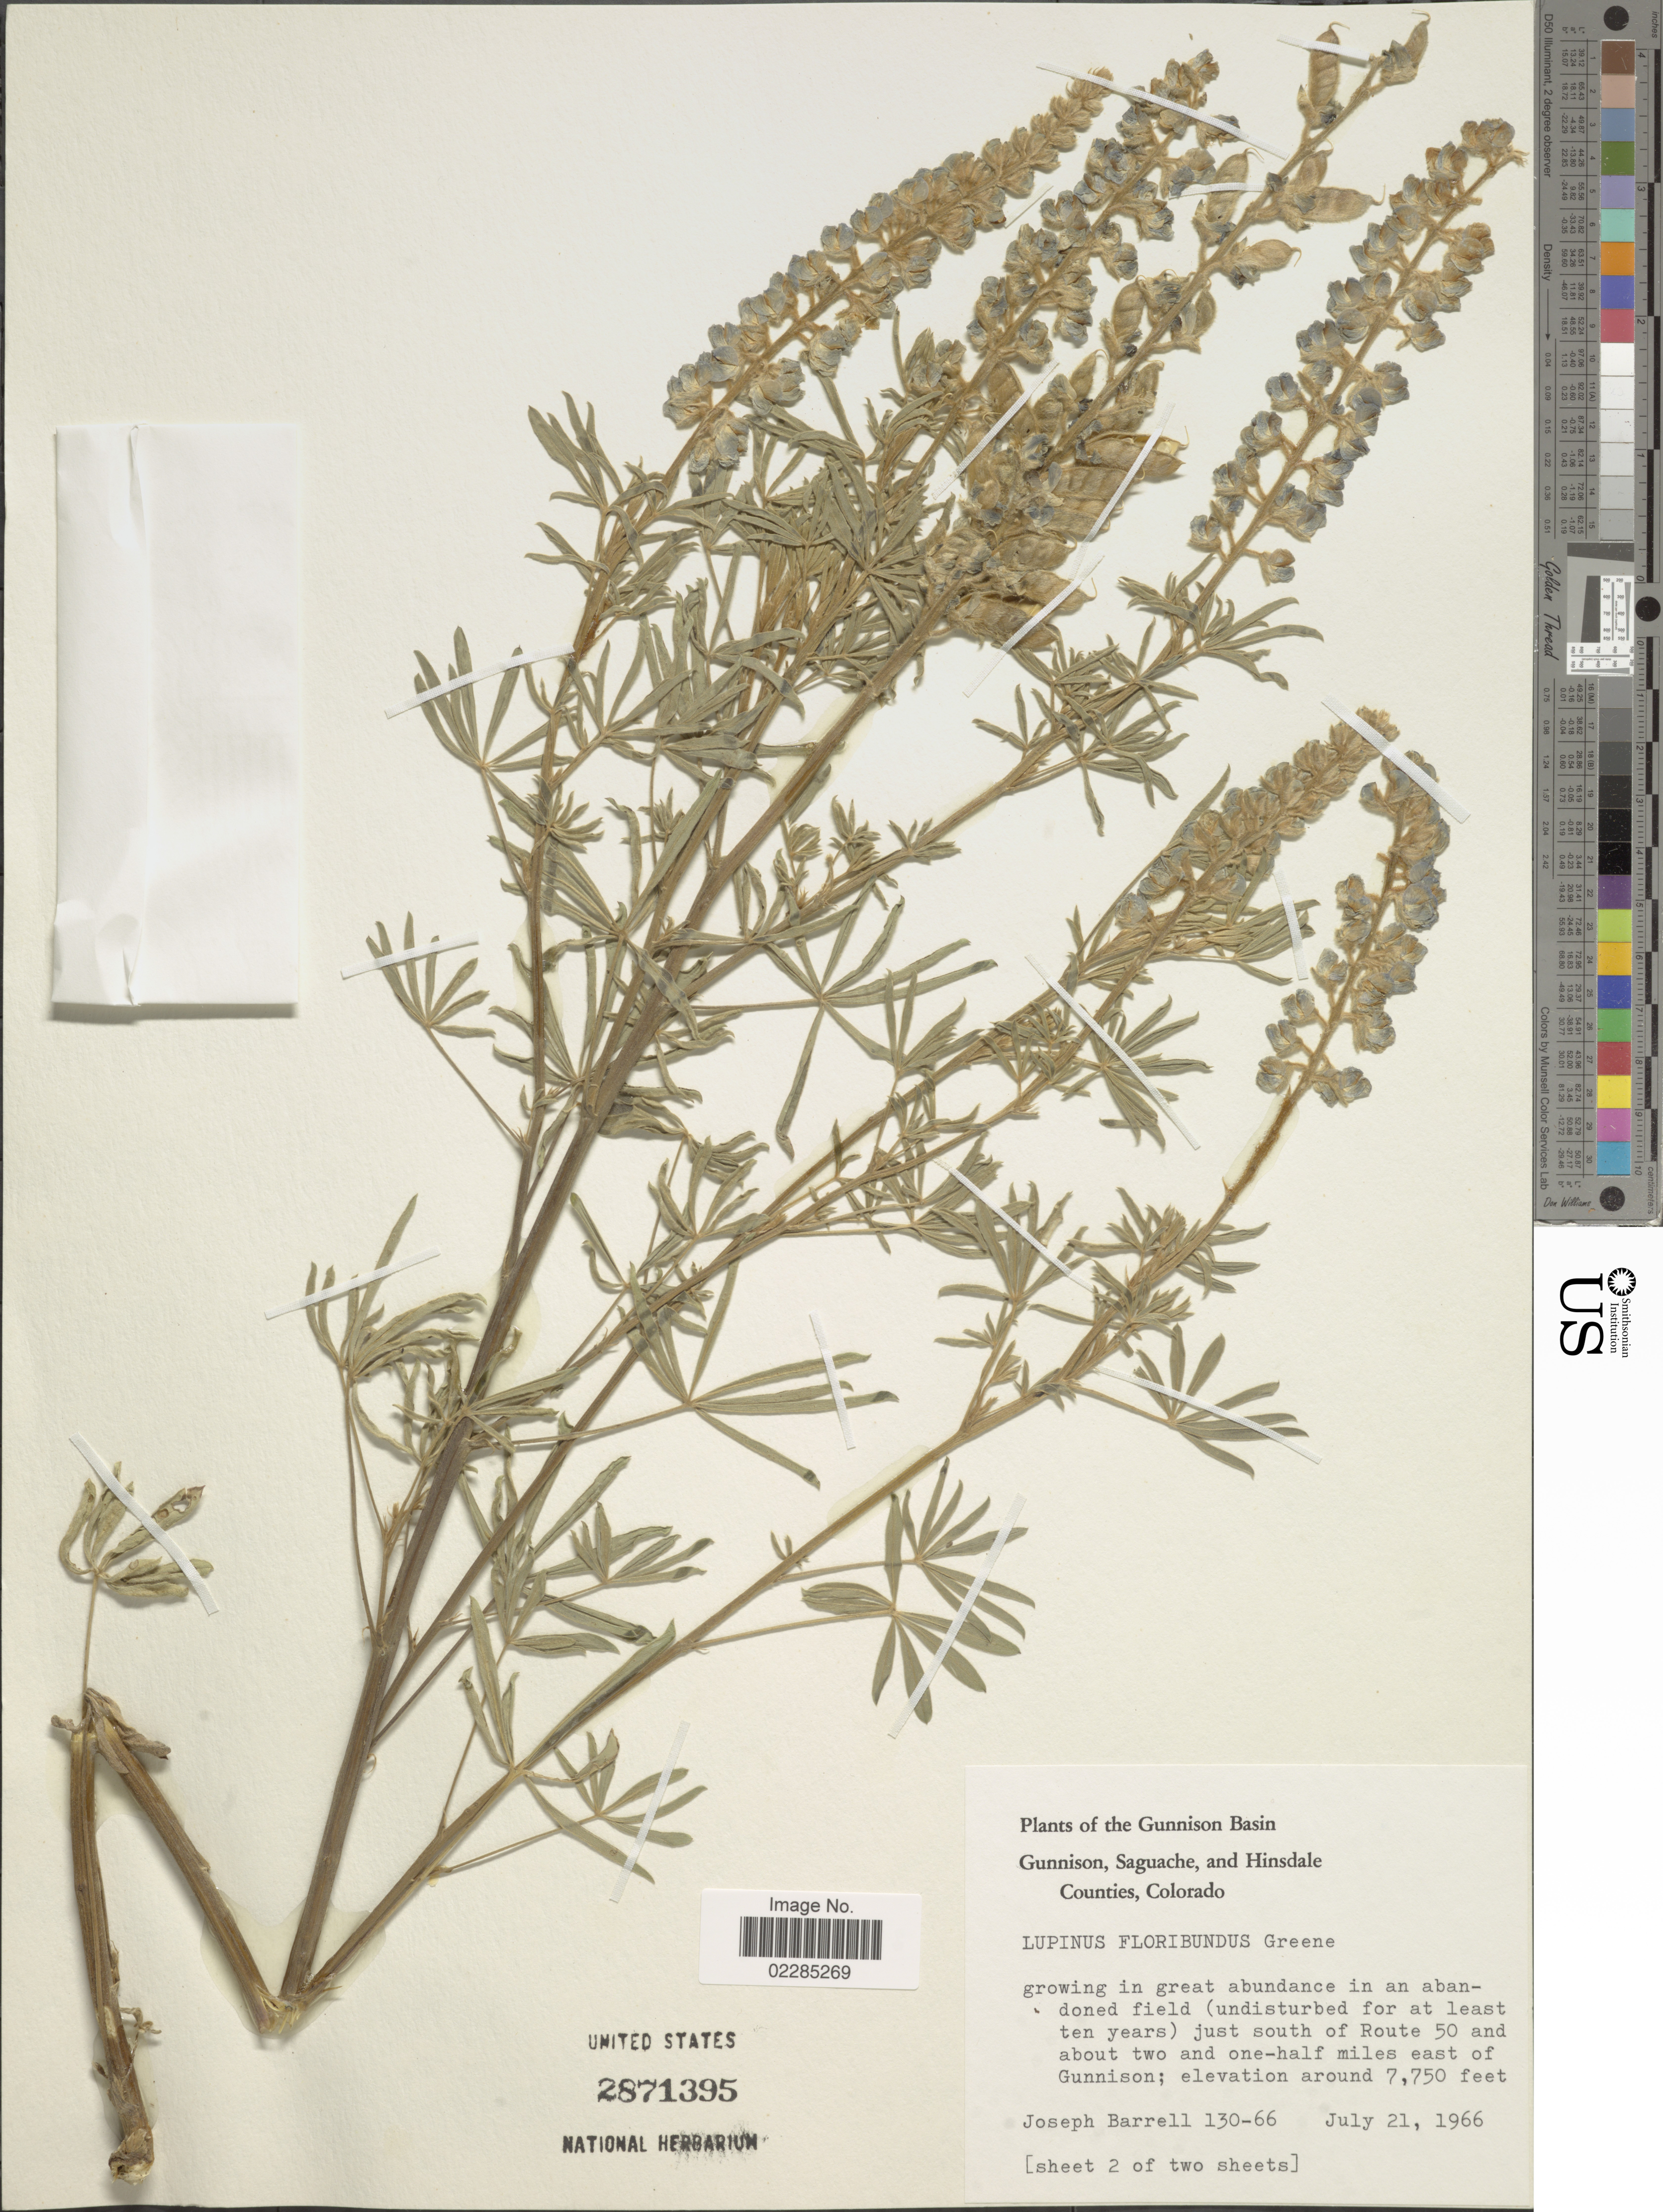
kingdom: Plantae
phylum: Tracheophyta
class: Magnoliopsida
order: Fabales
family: Fabaceae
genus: Lupinus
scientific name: Lupinus floribundus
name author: Greene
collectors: J. Barrell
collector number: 130-66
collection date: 1966-07-21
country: United States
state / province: Colorado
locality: Gunnison Basin. Gunnison, Saguache, and Hinsdale Counties. Just south of Route 50 and two and one- half miles east of Gunnison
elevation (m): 2362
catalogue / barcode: US 2871395